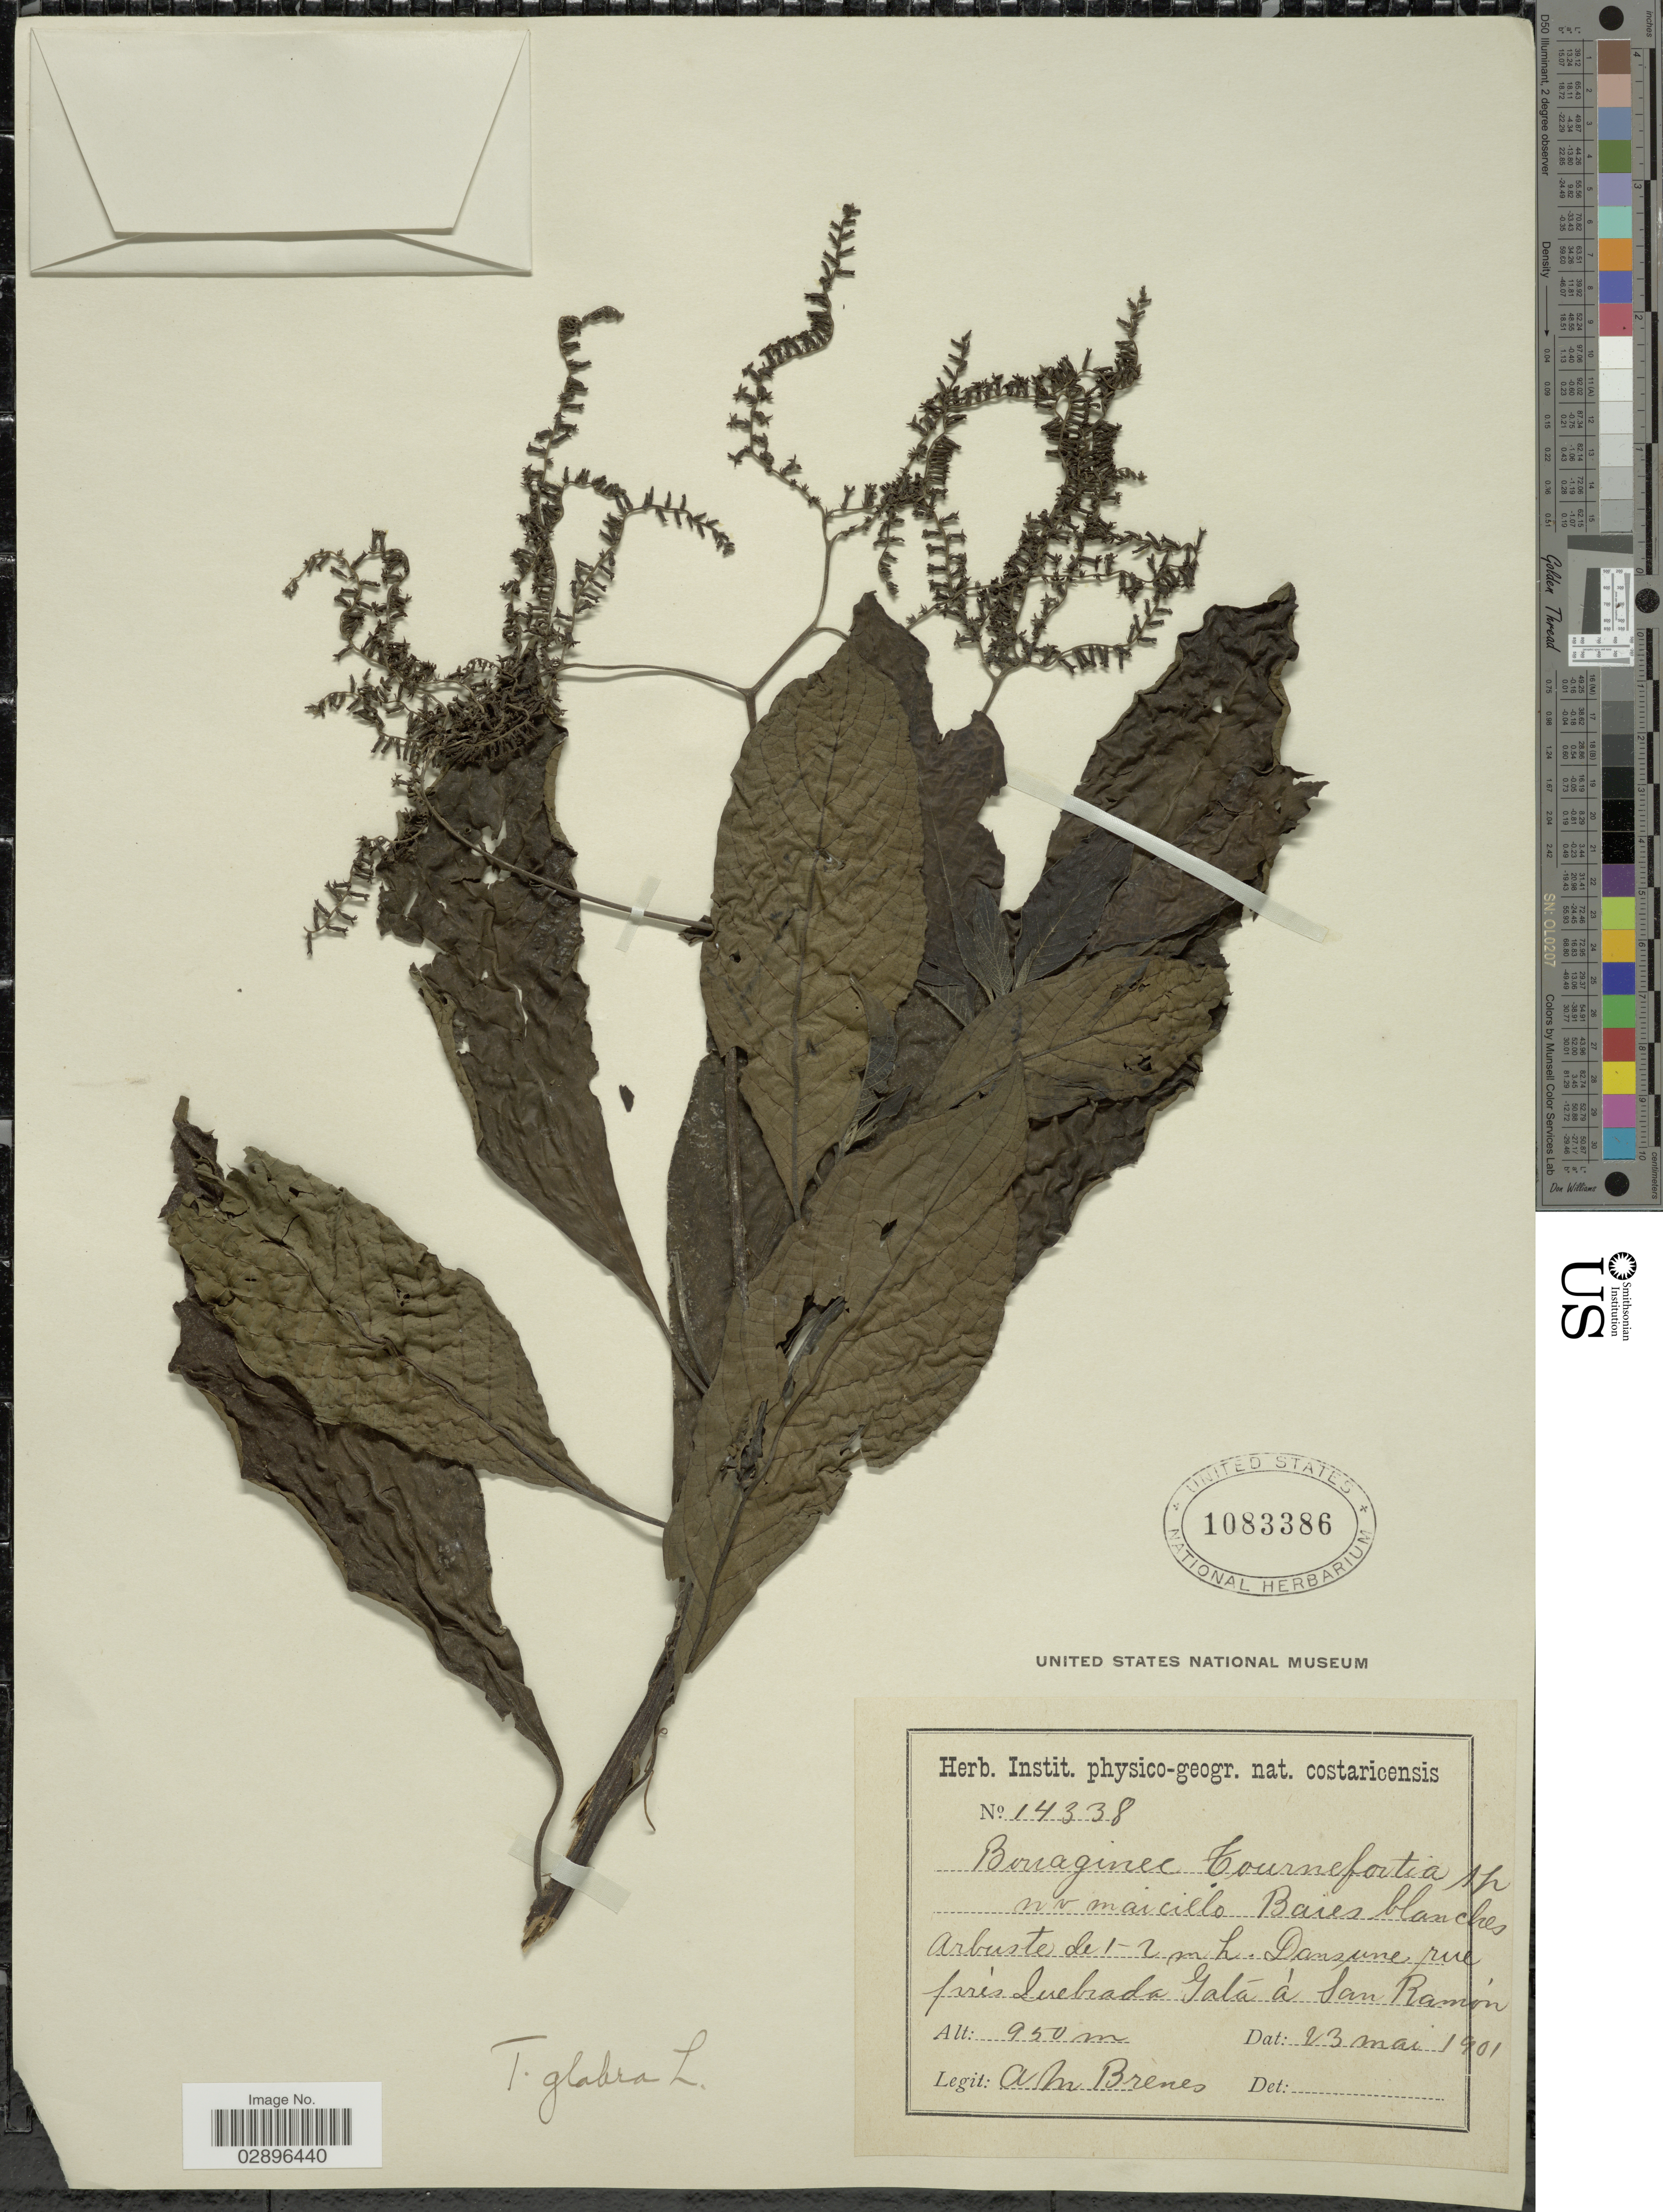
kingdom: Plantae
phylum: Tracheophyta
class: Magnoliopsida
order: Boraginales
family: Heliotropiaceae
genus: Tournefortia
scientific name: Tournefortia glabra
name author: L.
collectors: A. Brenes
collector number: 14338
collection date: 1901-05-23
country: Costa Rica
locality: Dans une rue près Quebrada Gata à San Ramón.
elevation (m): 950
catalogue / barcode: US 1083386